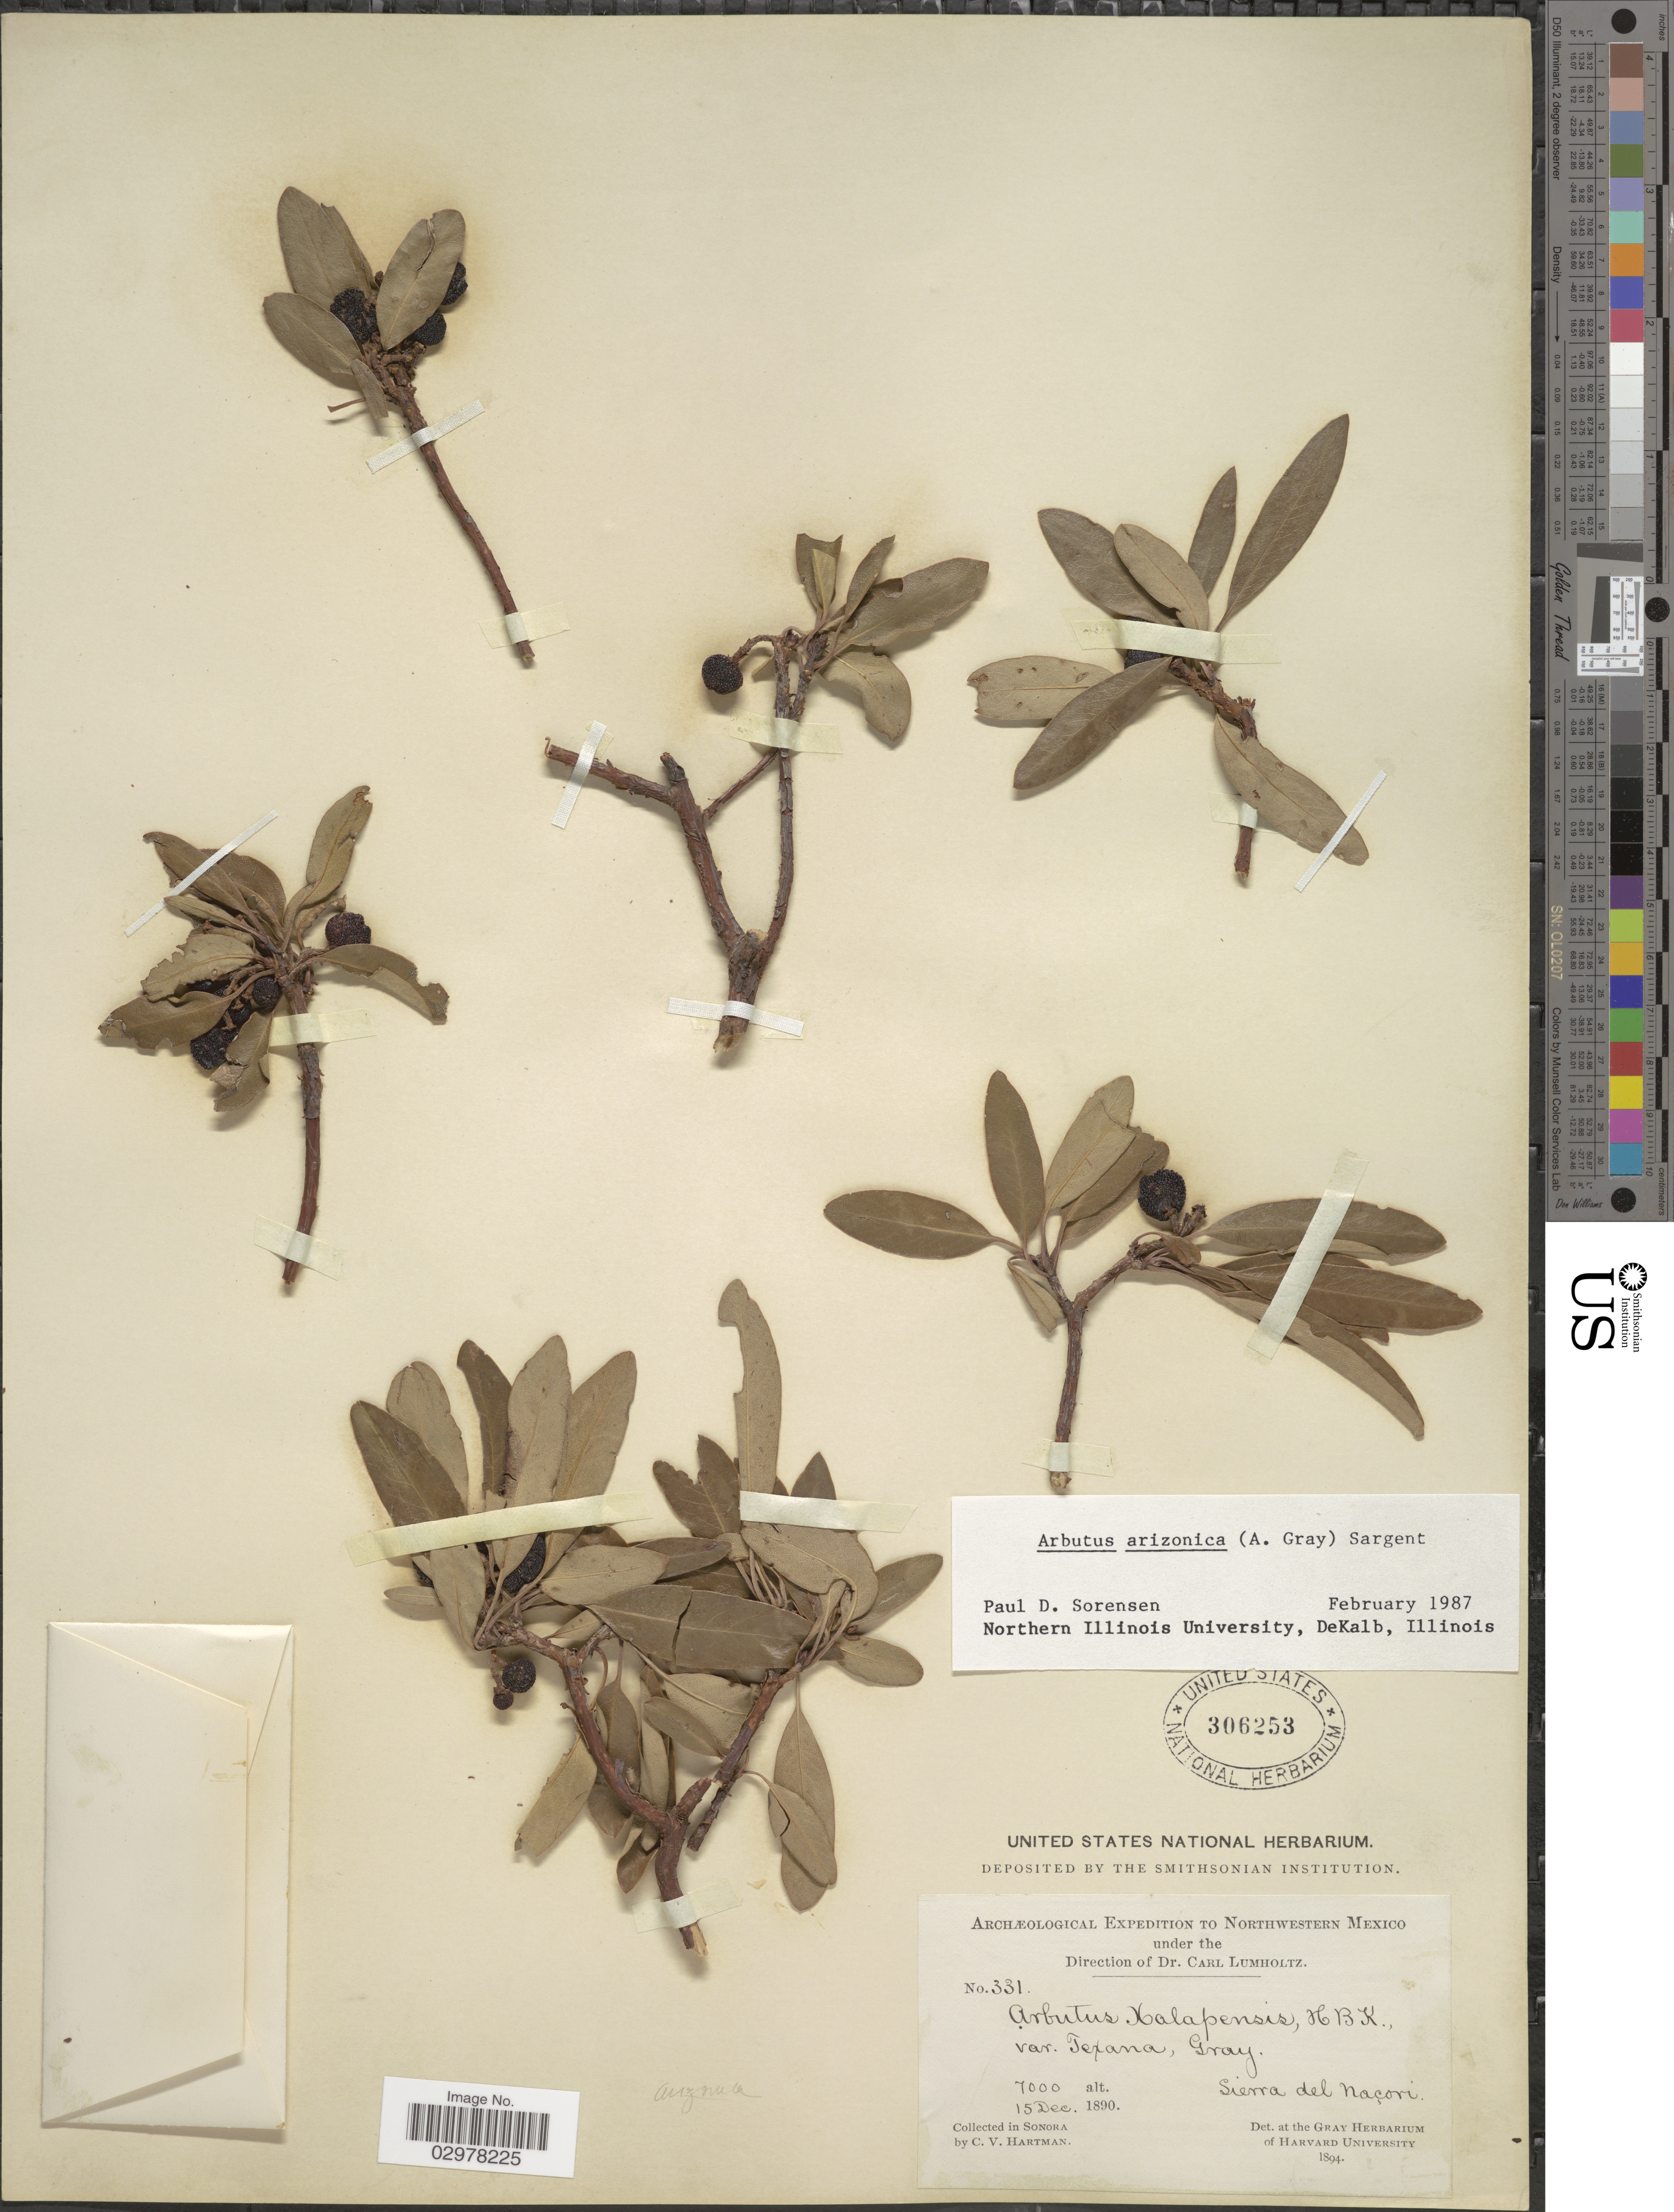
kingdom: Plantae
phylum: Tracheophyta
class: Magnoliopsida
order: Ericales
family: Ericaceae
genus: Arbutus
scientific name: Arbutus arizonica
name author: (A. Gray) Sarg.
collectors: C. V. Hartman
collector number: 331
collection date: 1890-12-15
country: Mexico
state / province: Sonora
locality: Northwestern Mexico. Sierra del Naçori.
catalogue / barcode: US 306253